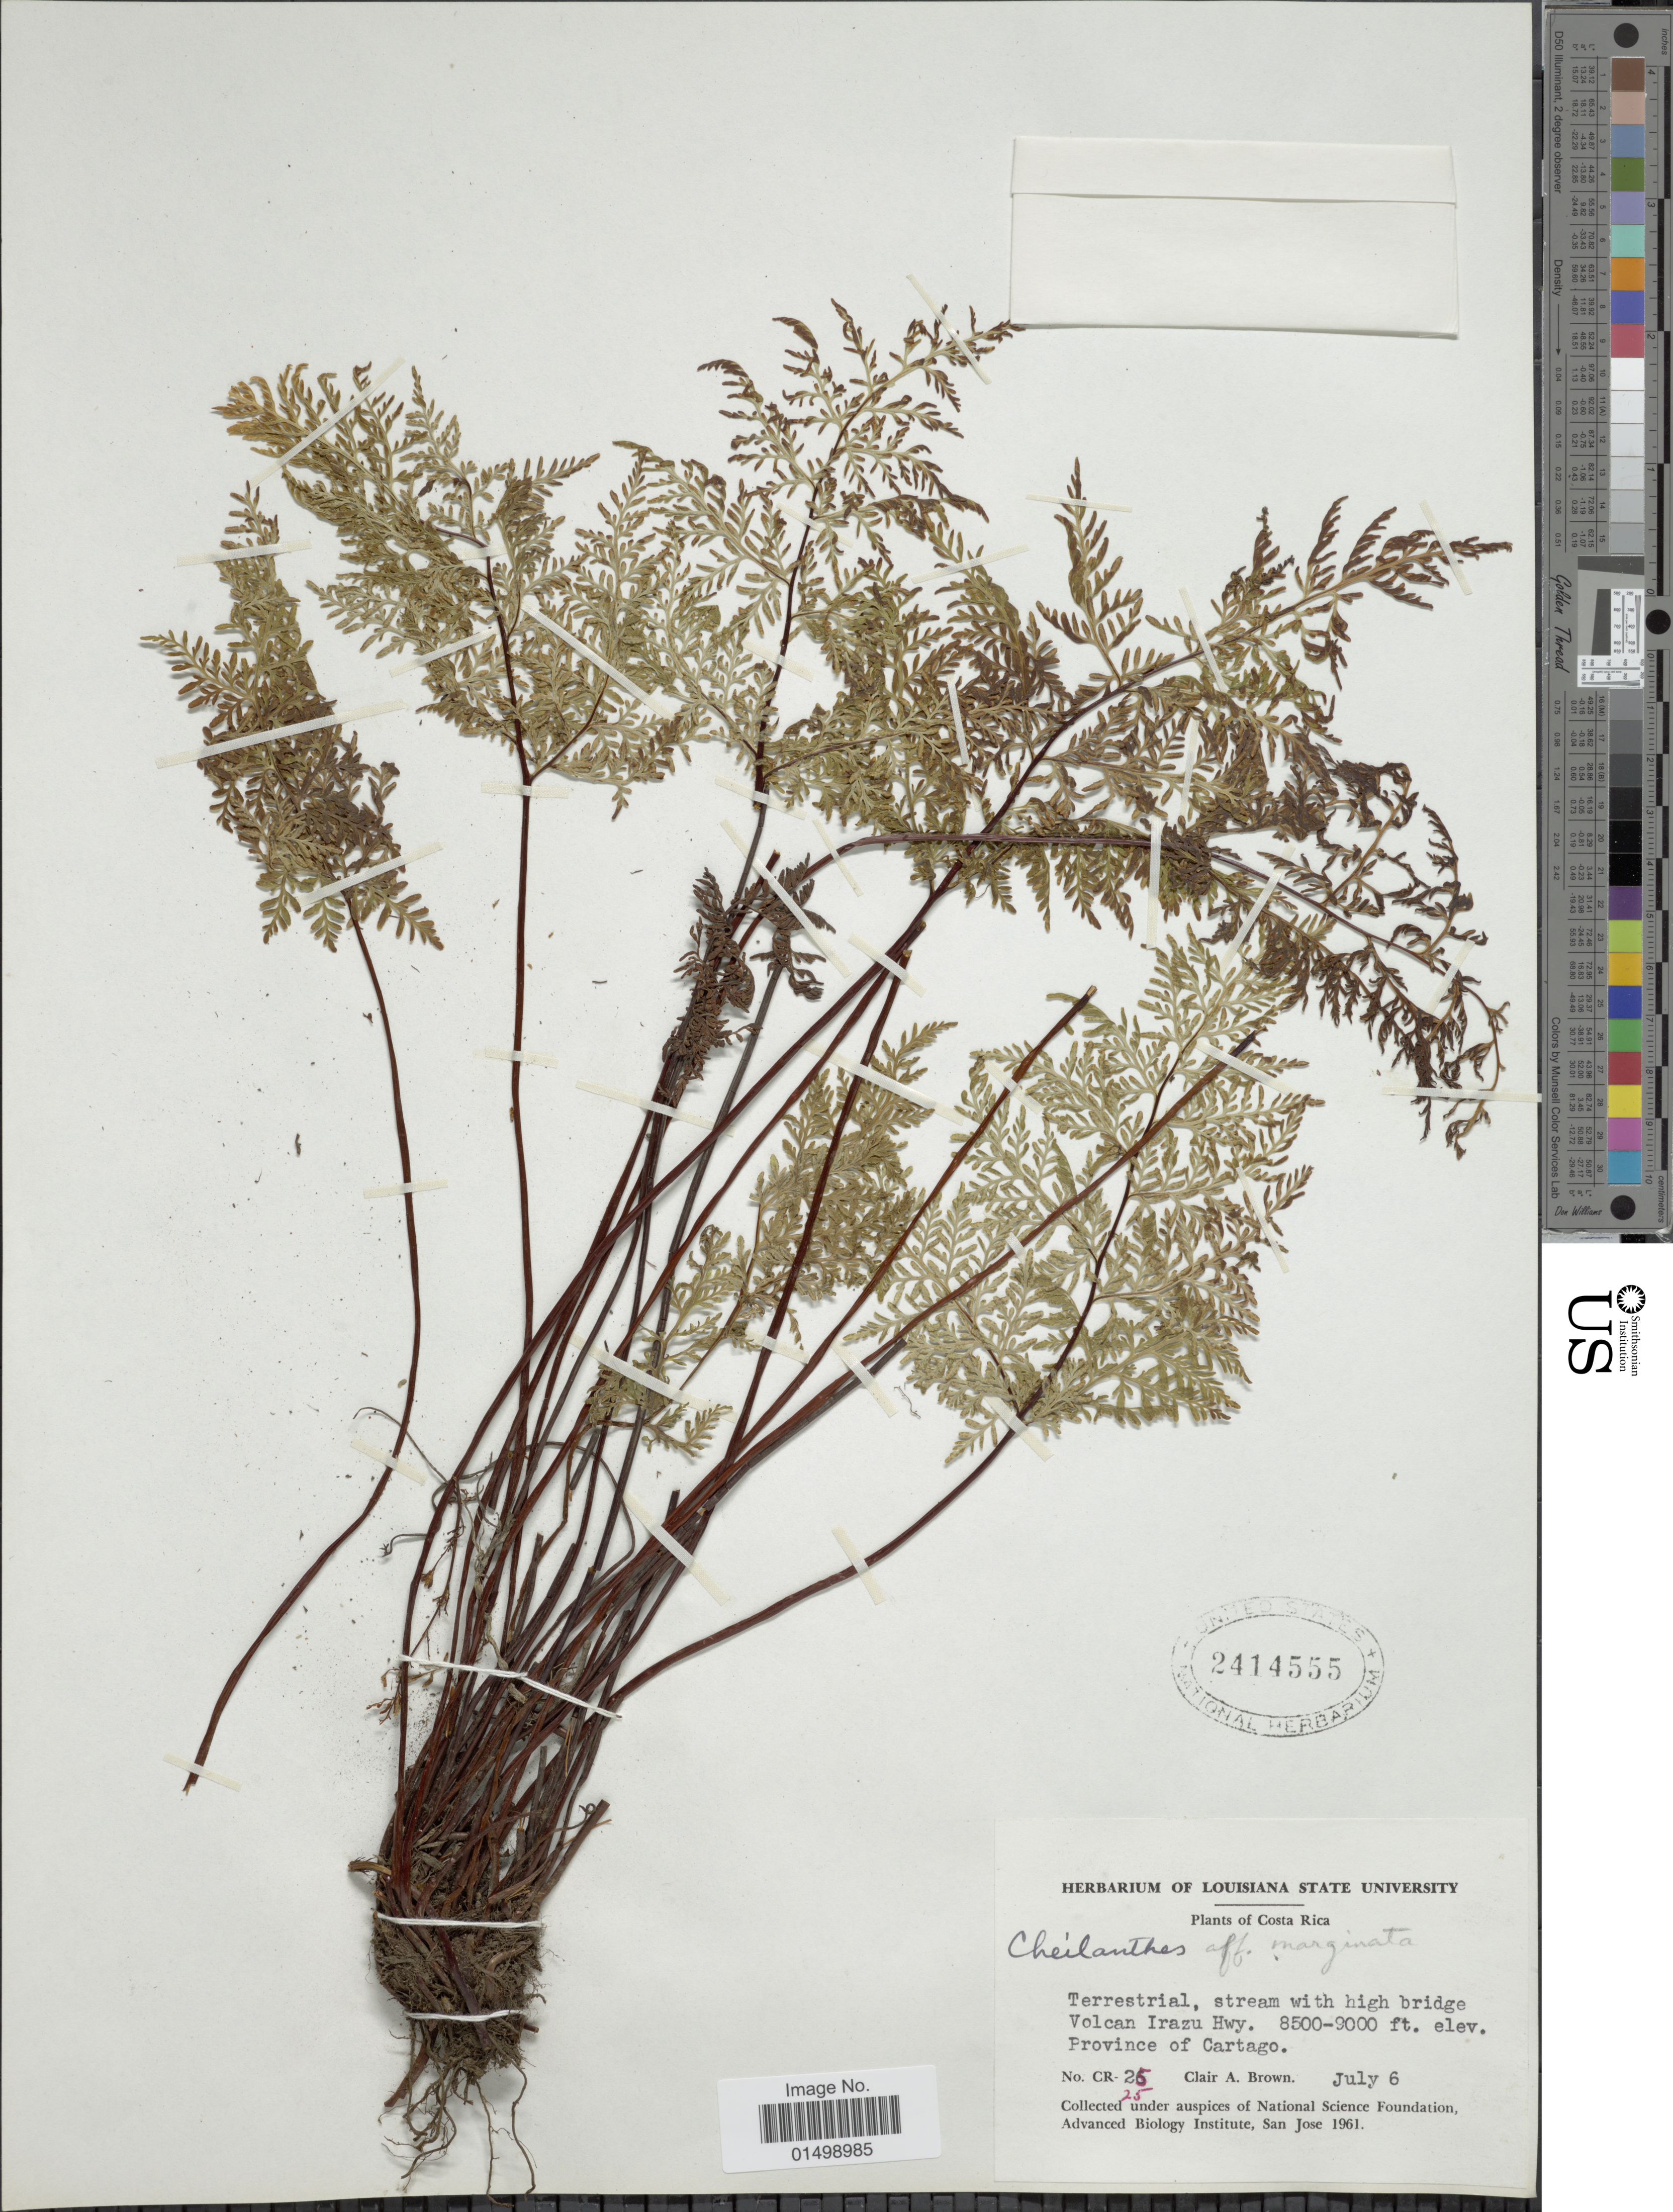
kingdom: Plantae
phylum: Tracheophyta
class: Polypodiopsida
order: Polypodiales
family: Pteridaceae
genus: Cheilanthes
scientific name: Cheilanthes pyramidalis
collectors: C. A. Brown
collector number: CR-25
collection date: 1961-07-06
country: Costa Rica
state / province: Cartago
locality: Terrestrial, stream with high bridge Volcan Irazu Hwy.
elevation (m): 2591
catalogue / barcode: US 2414555